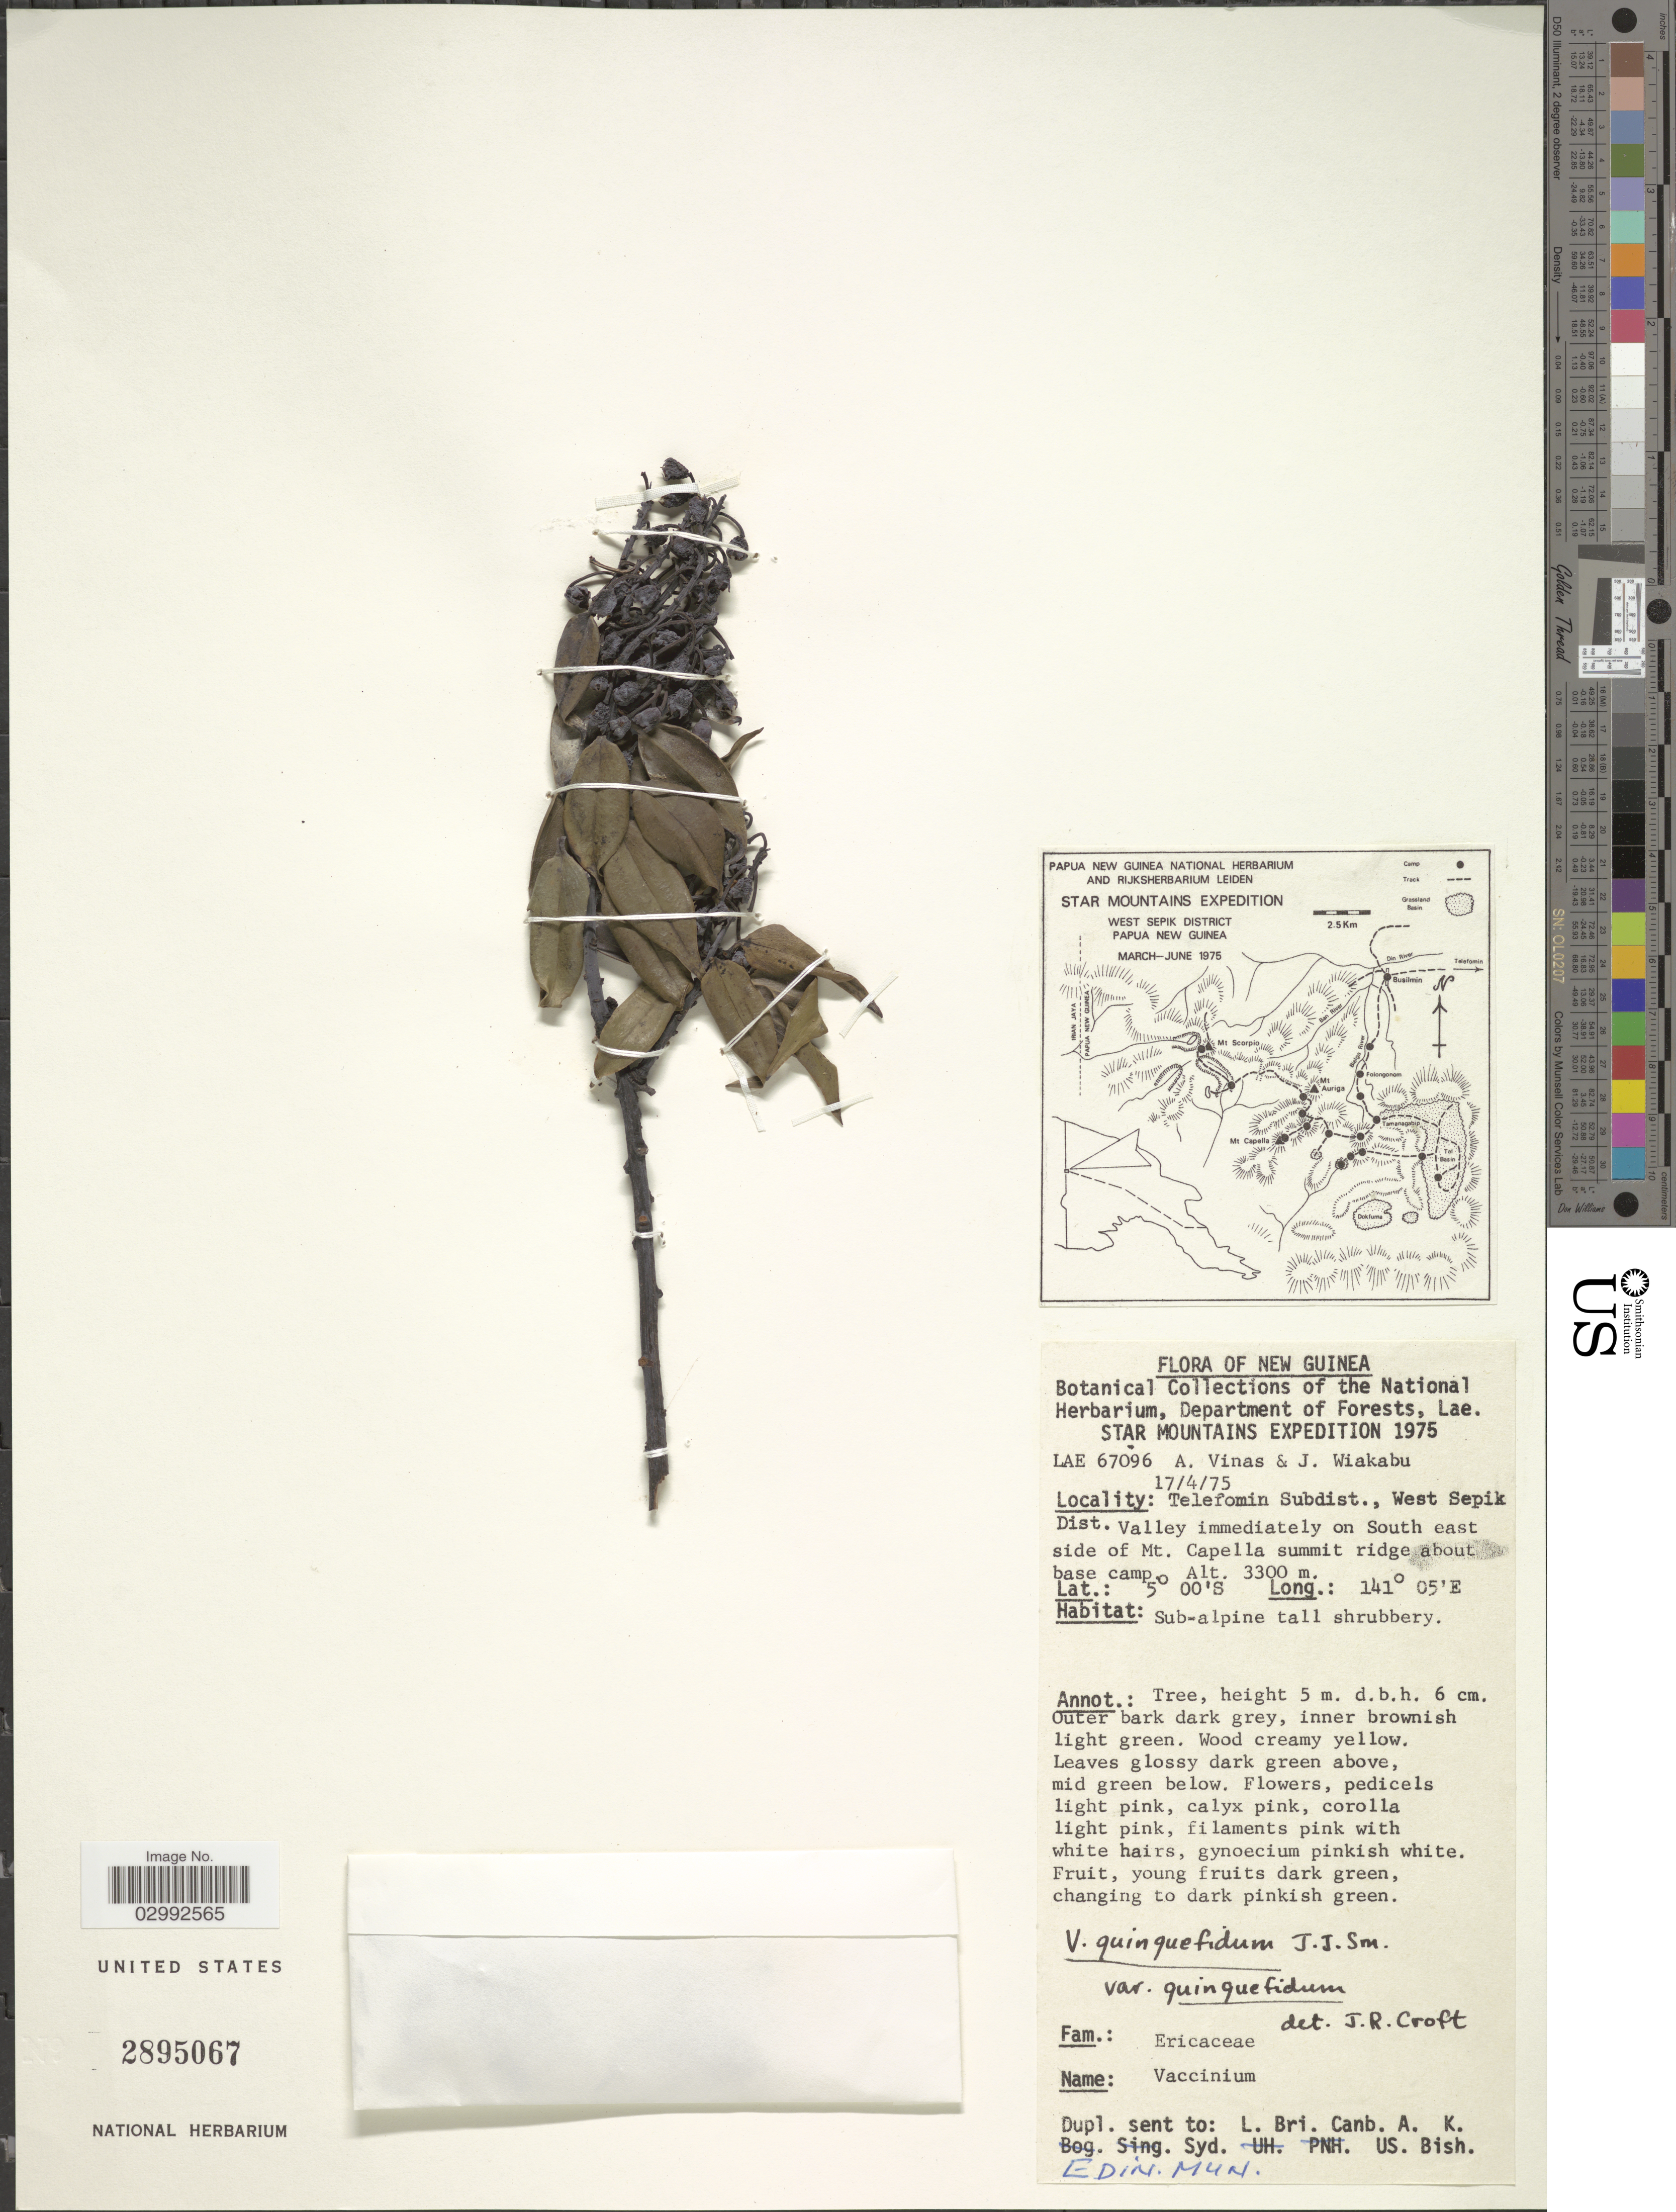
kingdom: Plantae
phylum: Tracheophyta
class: Magnoliopsida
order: Ericales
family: Ericaceae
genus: Vaccinium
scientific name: Vaccinium quinquefidum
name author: J.J. Sm.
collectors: A. Vinas & J. Wiakabu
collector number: LAE 67096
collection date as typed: Transcribed d/m/y: 17/4/75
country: Papua New Guinea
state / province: Sandaun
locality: New Guinea, Telefomin Subdist., West Sepik Dist., Valley immediately on South east side of Mt. Capella summit ridge about base camp.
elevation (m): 3300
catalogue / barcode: US 2895067